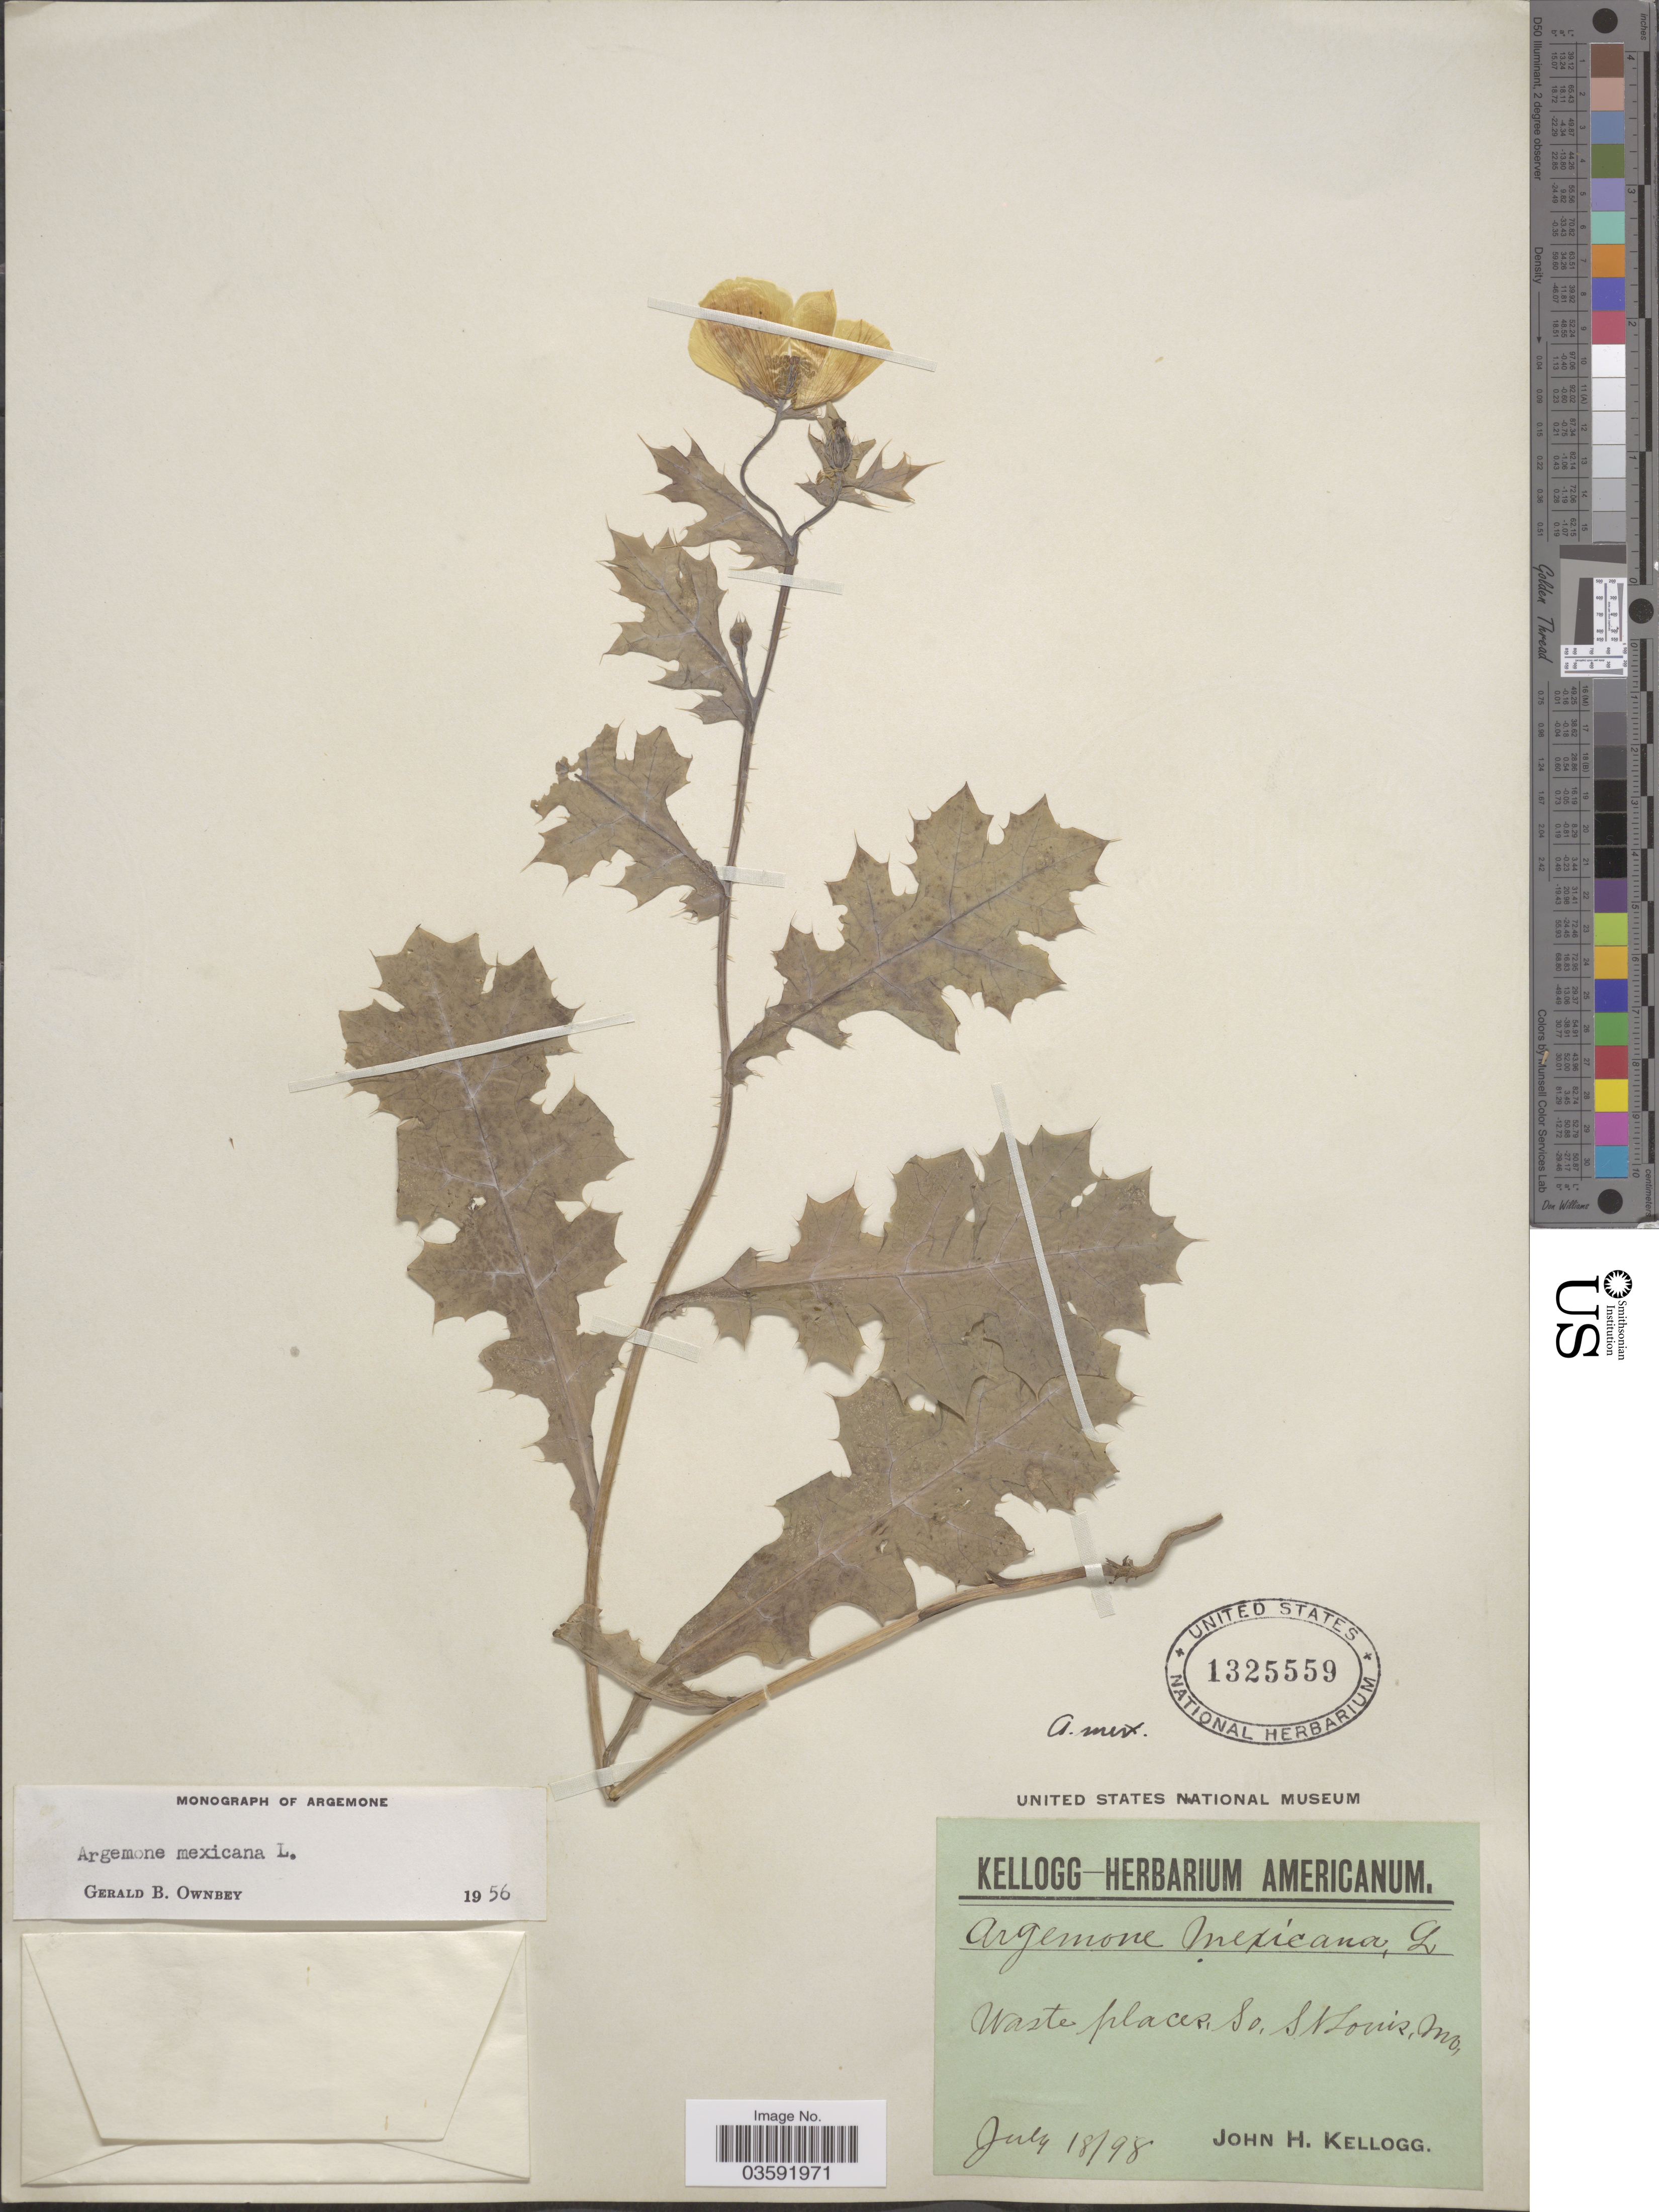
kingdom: Plantae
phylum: Tracheophyta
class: Magnoliopsida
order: Ranunculales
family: Papaveraceae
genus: Argemone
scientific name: Argemone mexicana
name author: L.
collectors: J. H. Kellogg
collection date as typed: Transcribed d/m/y: 18/7/98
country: United States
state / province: Missouri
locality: So. St. Louis.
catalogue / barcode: US 1325559